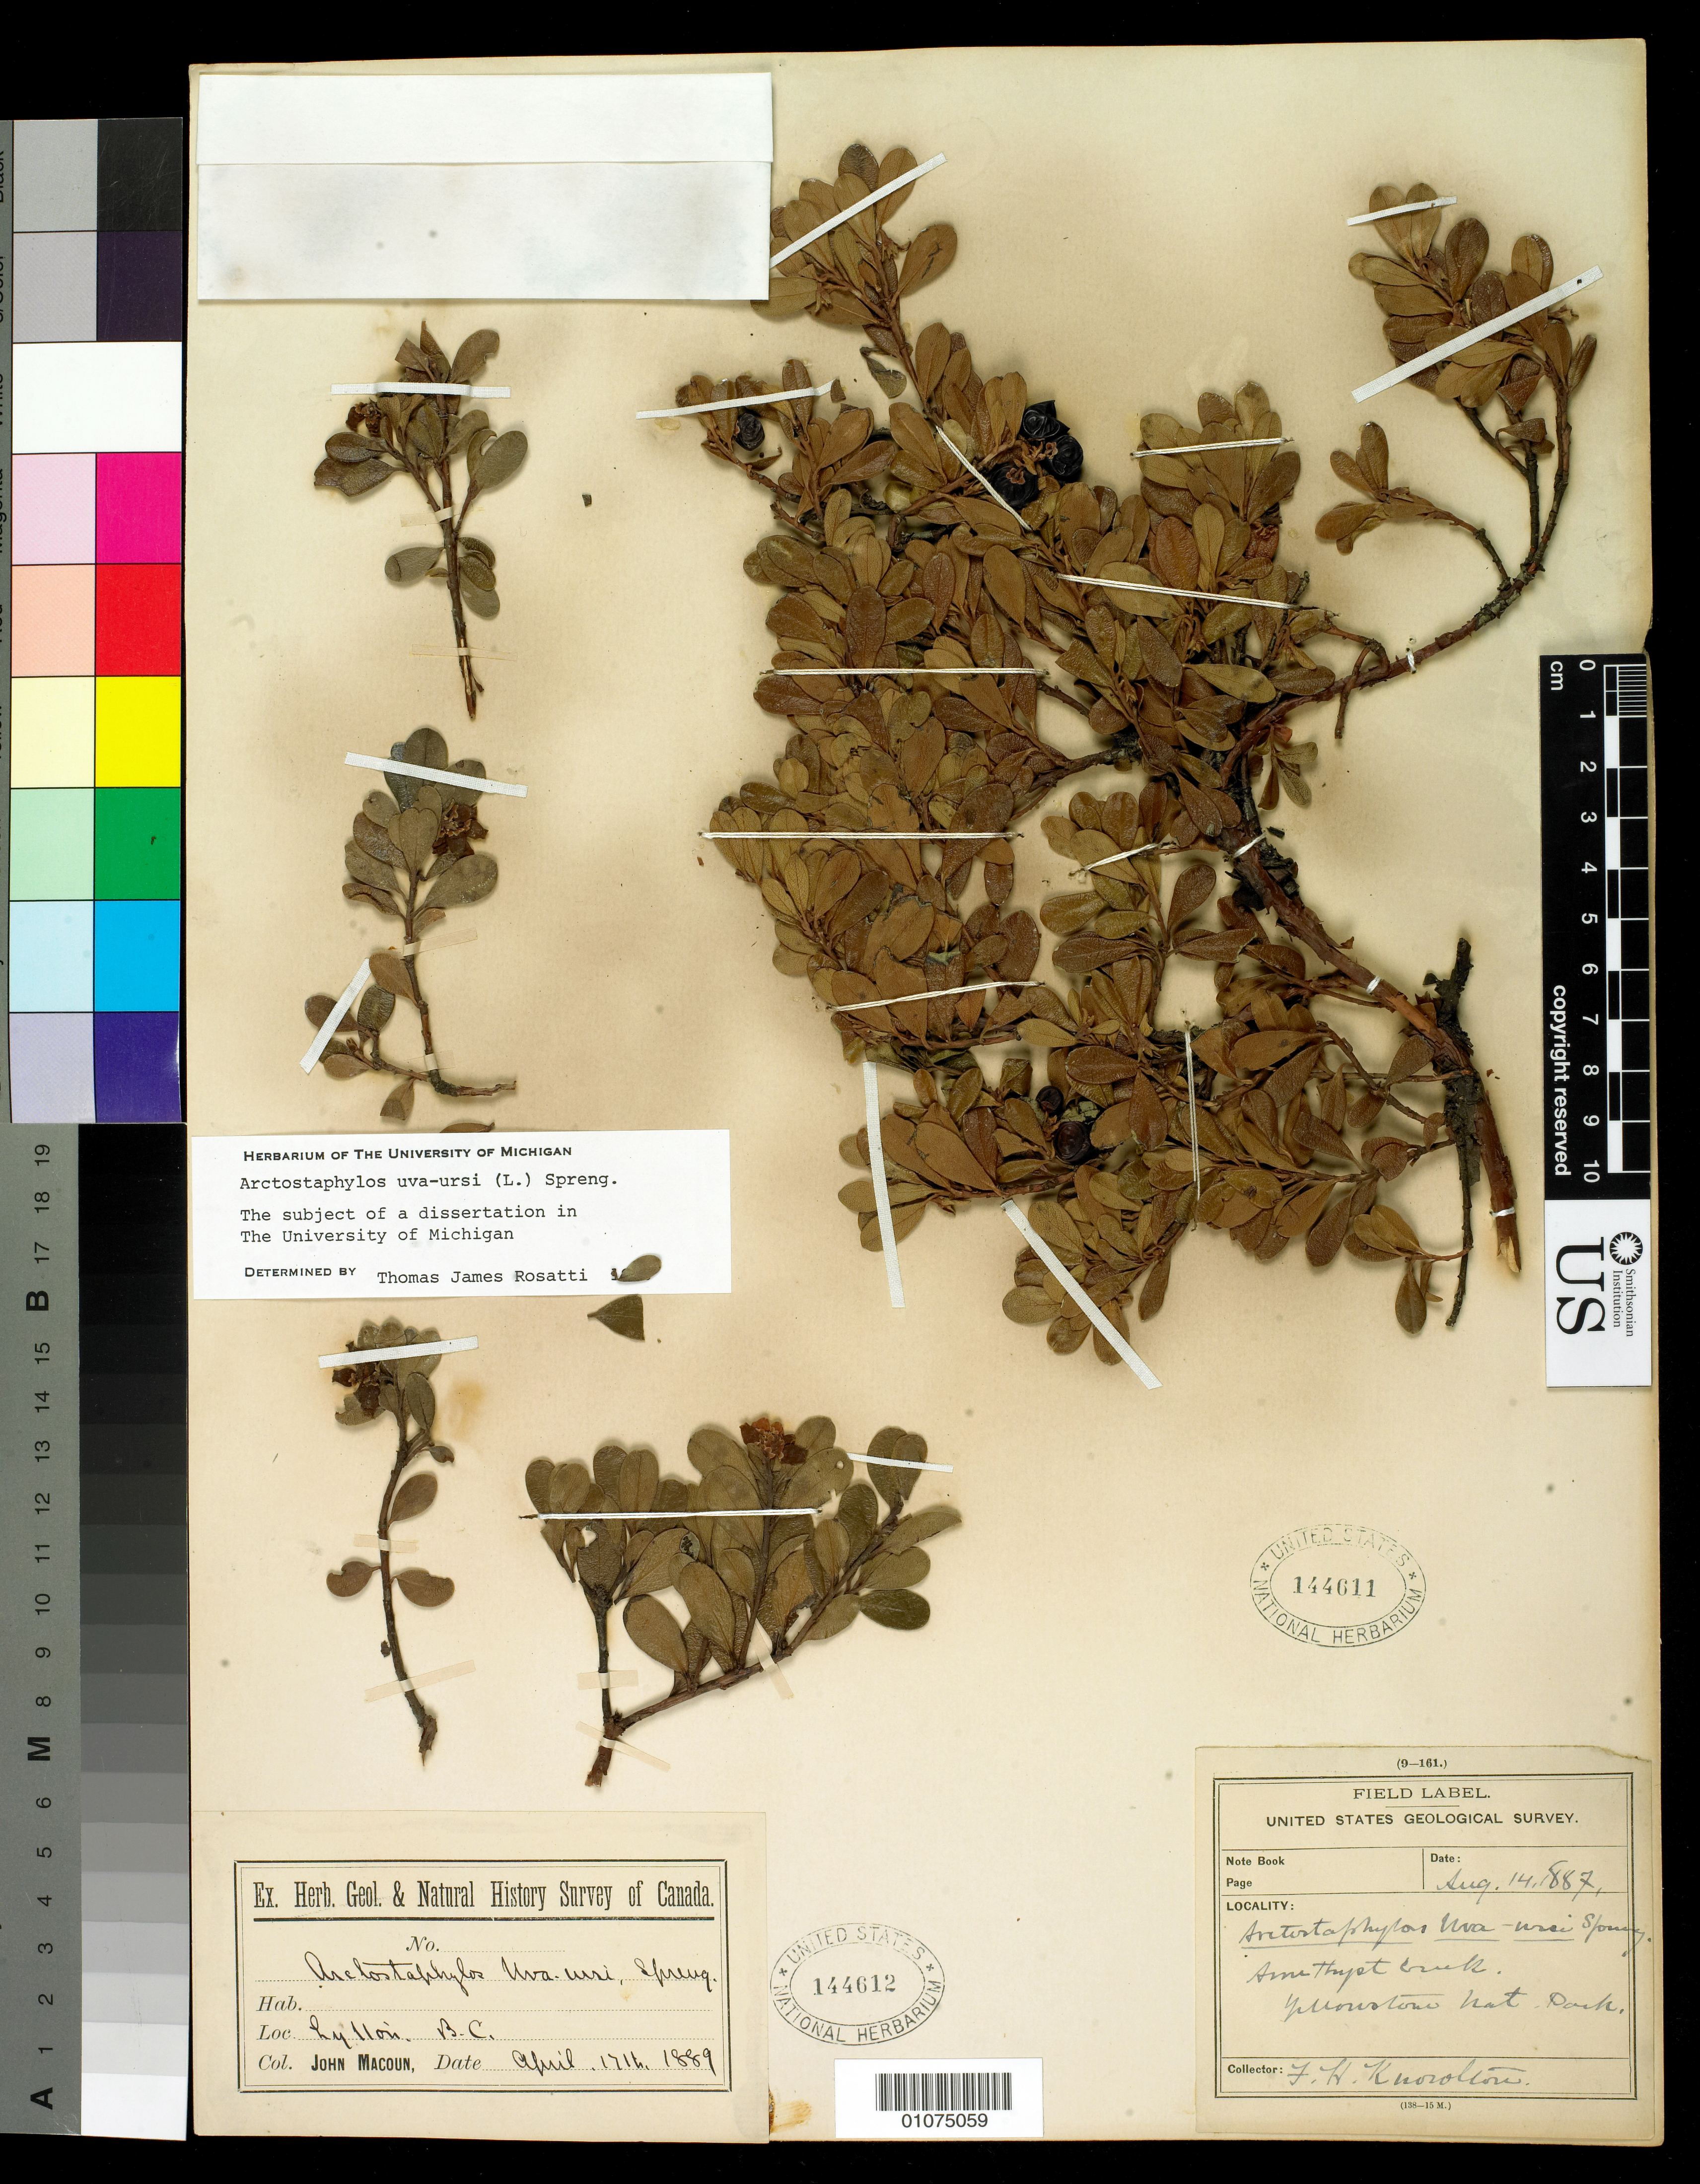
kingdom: Plantae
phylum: Tracheophyta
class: Magnoliopsida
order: Ericales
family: Ericaceae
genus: Arctostaphylos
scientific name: Arctostaphylos uva-ursi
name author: (L.) Spreng.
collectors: F. H. Knowlton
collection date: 1887-08-14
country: United States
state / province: Wyoming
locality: Amethyst Creek, Yellowstone Nat. Park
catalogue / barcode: US 144611